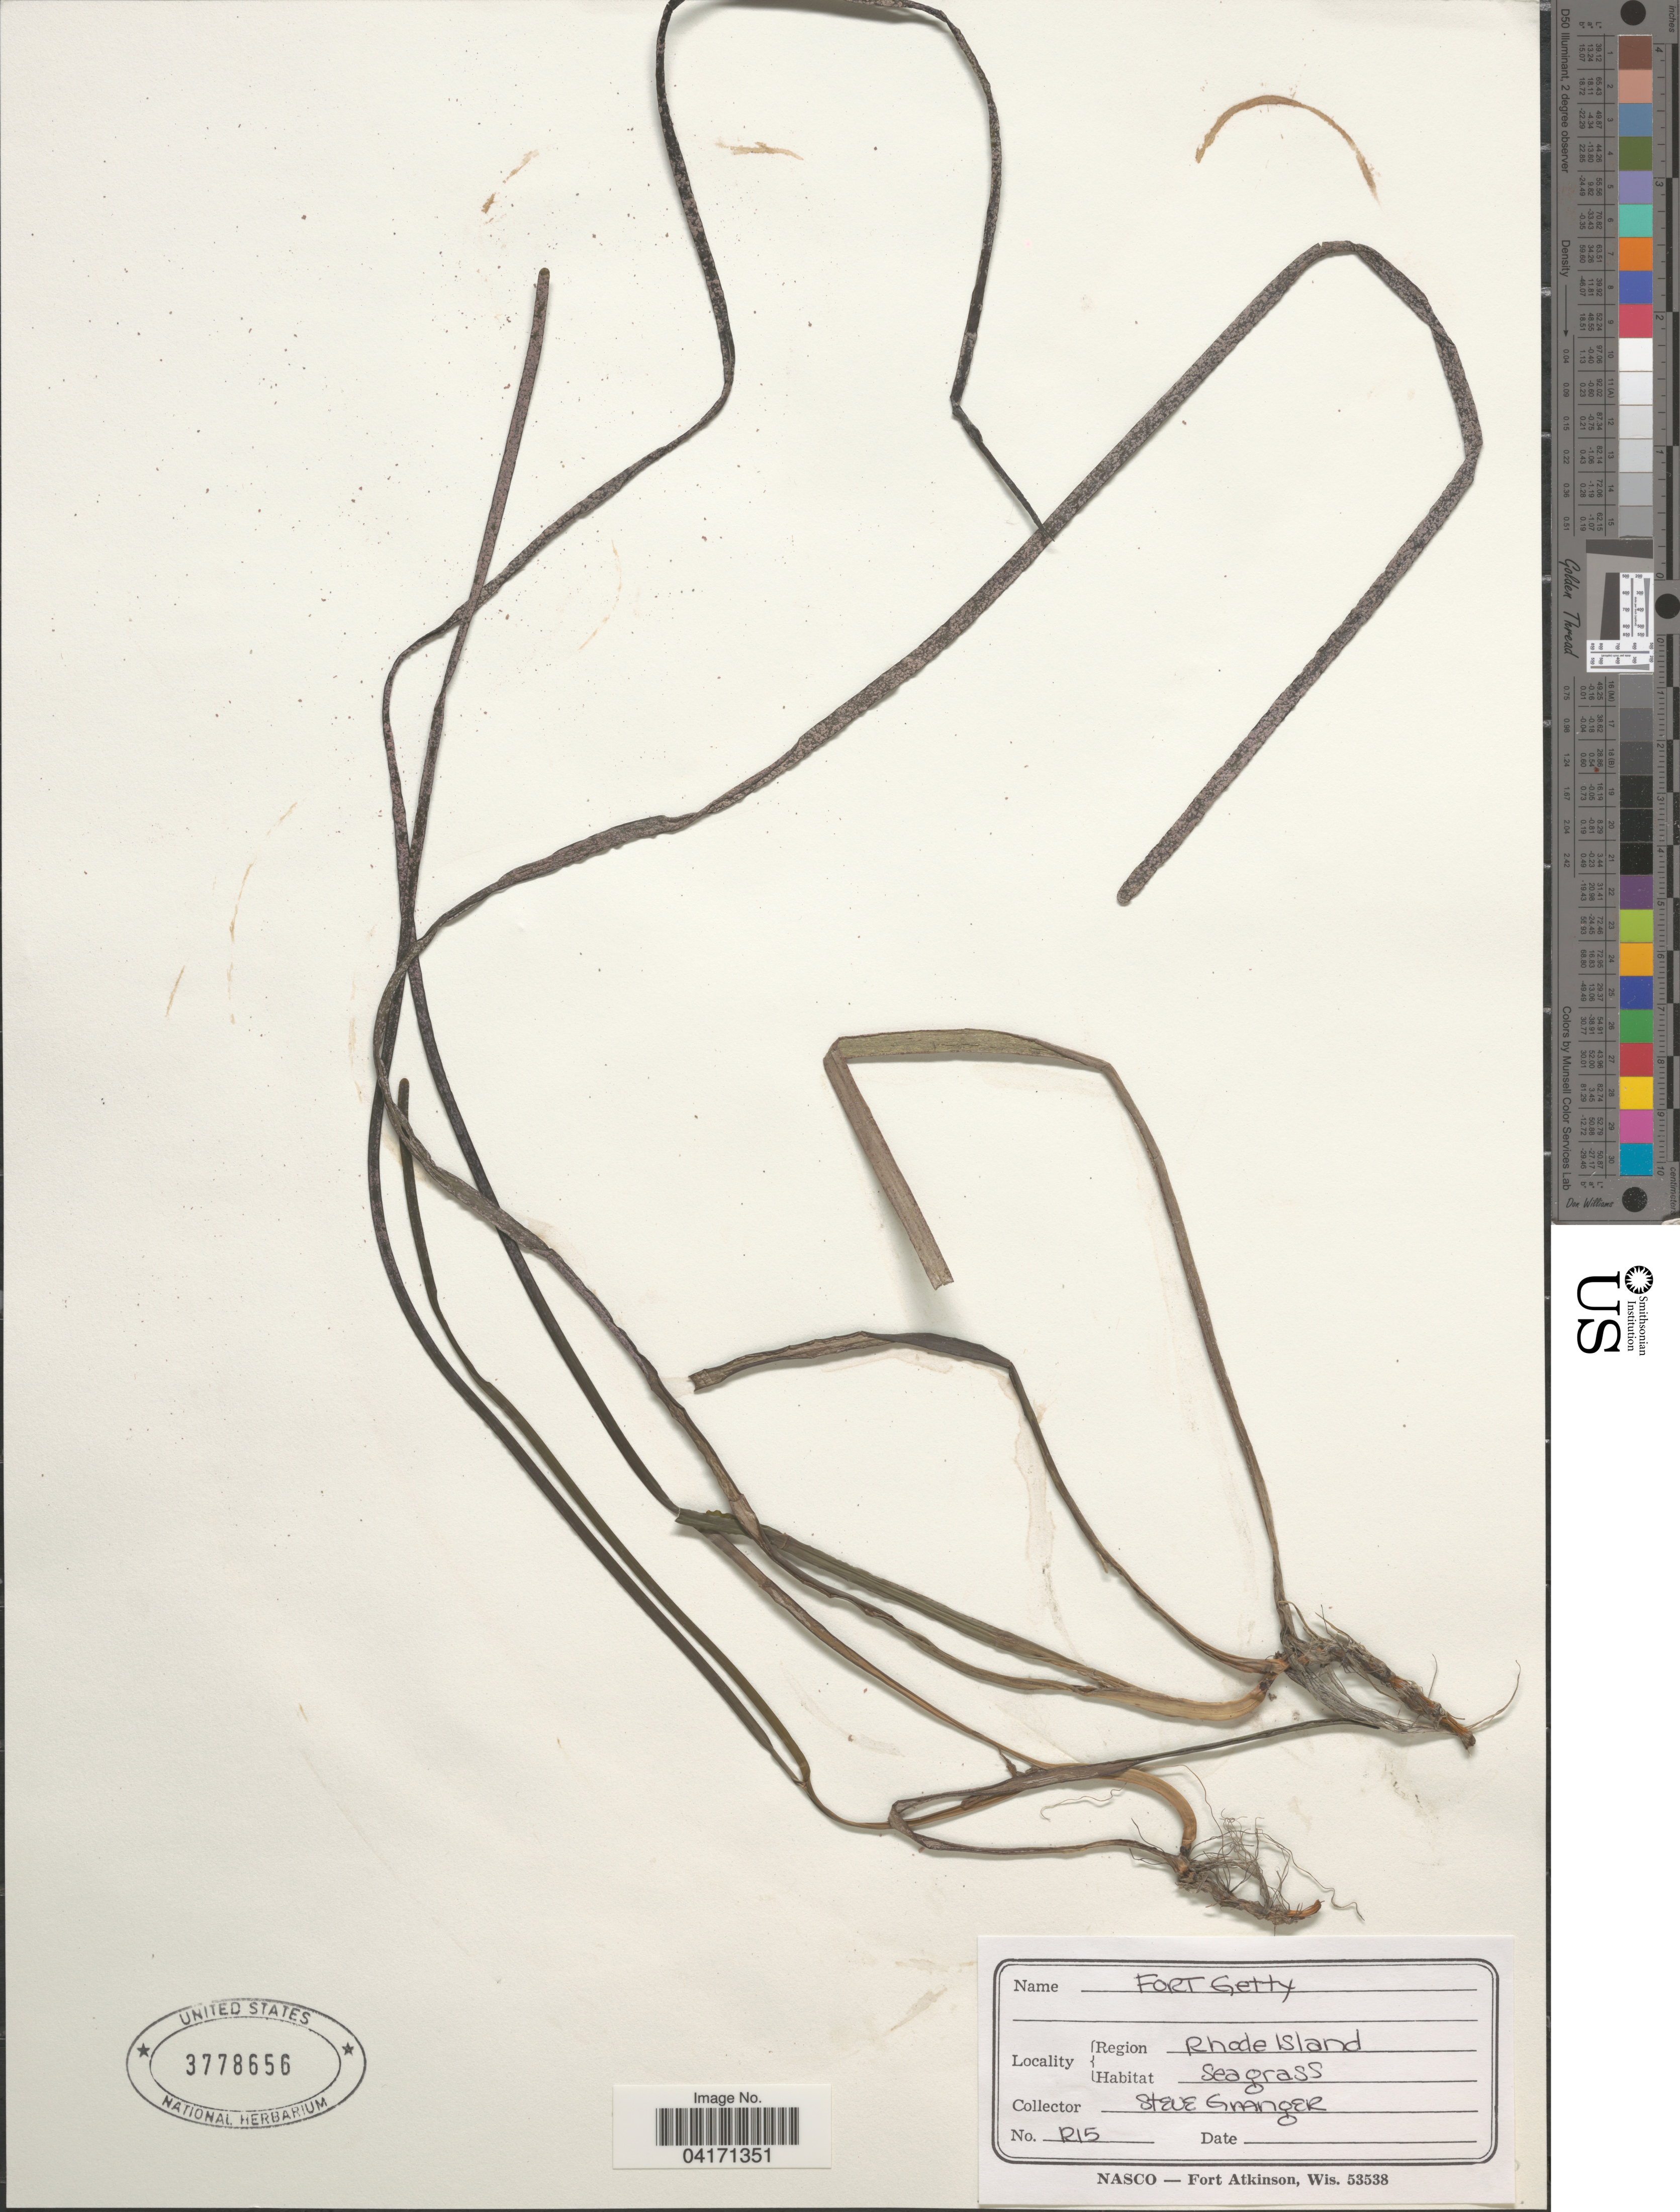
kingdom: Plantae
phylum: Tracheophyta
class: Liliopsida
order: Alismatales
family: Zosteraceae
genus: Zostera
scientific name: Zostera marina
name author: L.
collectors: S. Granger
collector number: RI5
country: United States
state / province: Rhode Island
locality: Fort Getty. Region Rhode Island.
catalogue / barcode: US 3778656